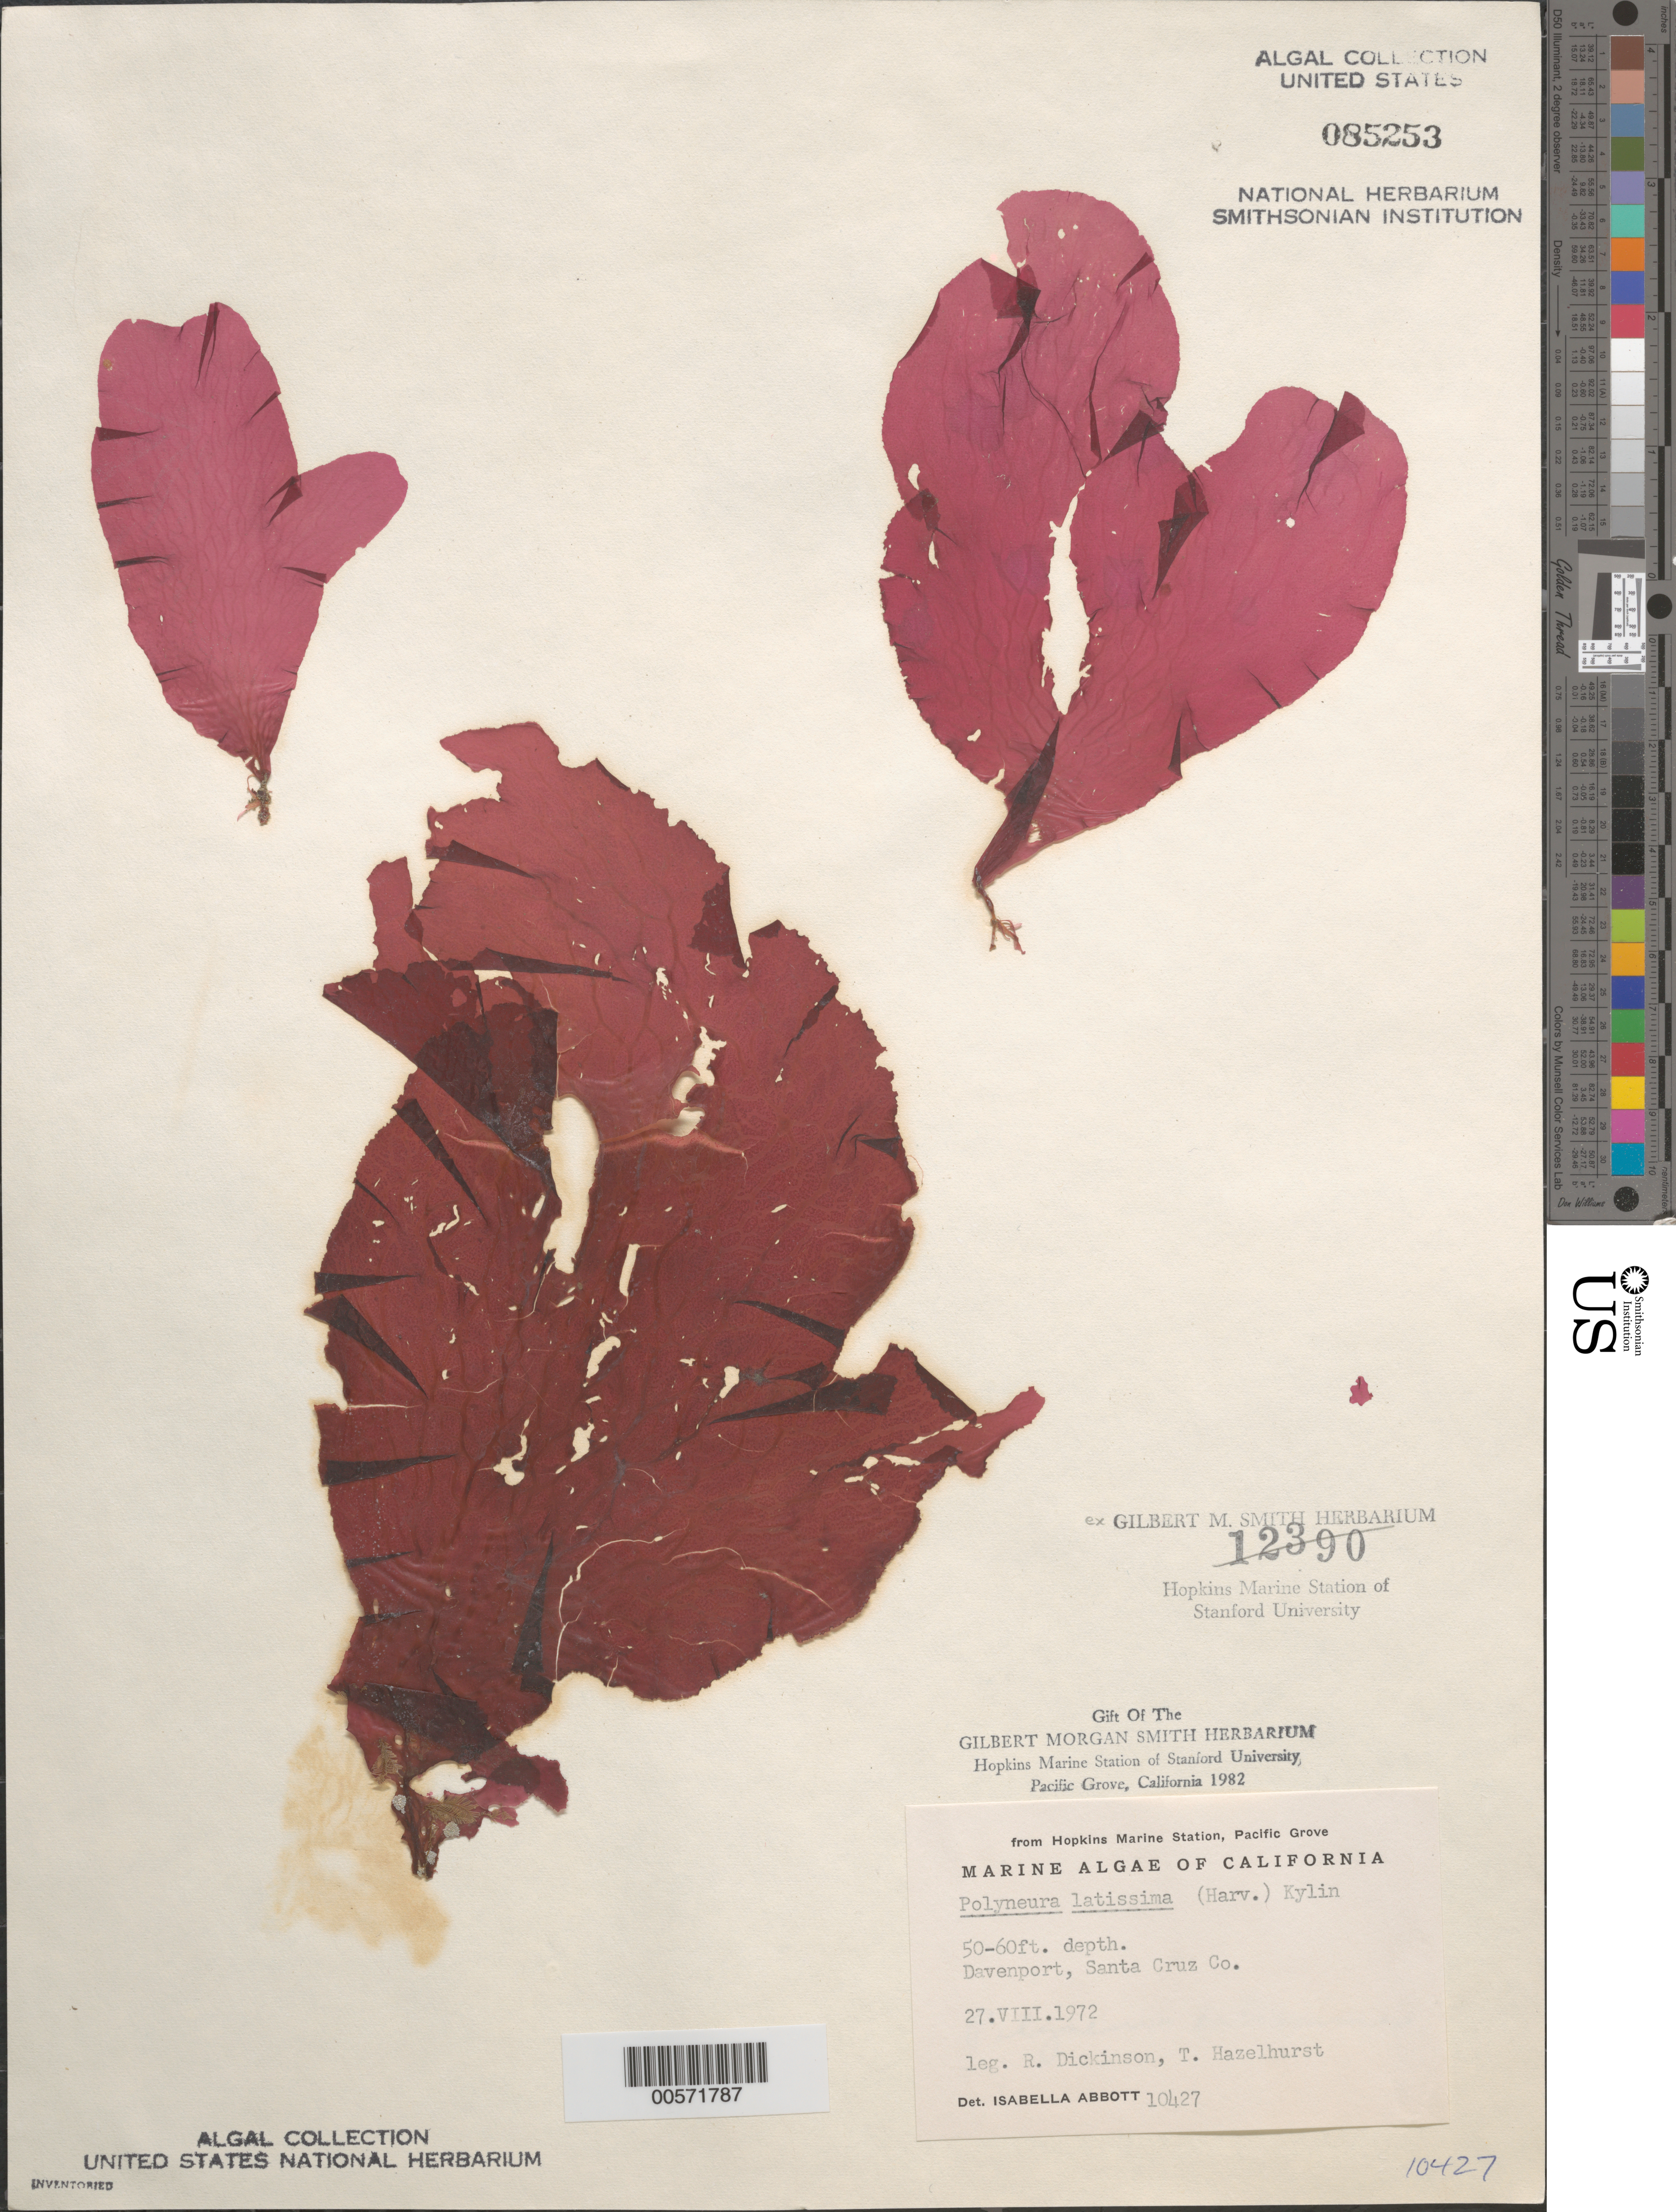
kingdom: Plantae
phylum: Rhodophyta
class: Florideophyceae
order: Ceramiales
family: Delesseriaceae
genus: Polyneura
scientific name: Polyneura latissima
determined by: Abbott, Isabella A.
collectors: R. Dickinson & T. Hazelhurst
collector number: IAA 10427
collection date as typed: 27 Aug 1972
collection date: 1972-08-27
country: United States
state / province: California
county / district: Santa Cruz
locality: Davenport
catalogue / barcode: US 85253